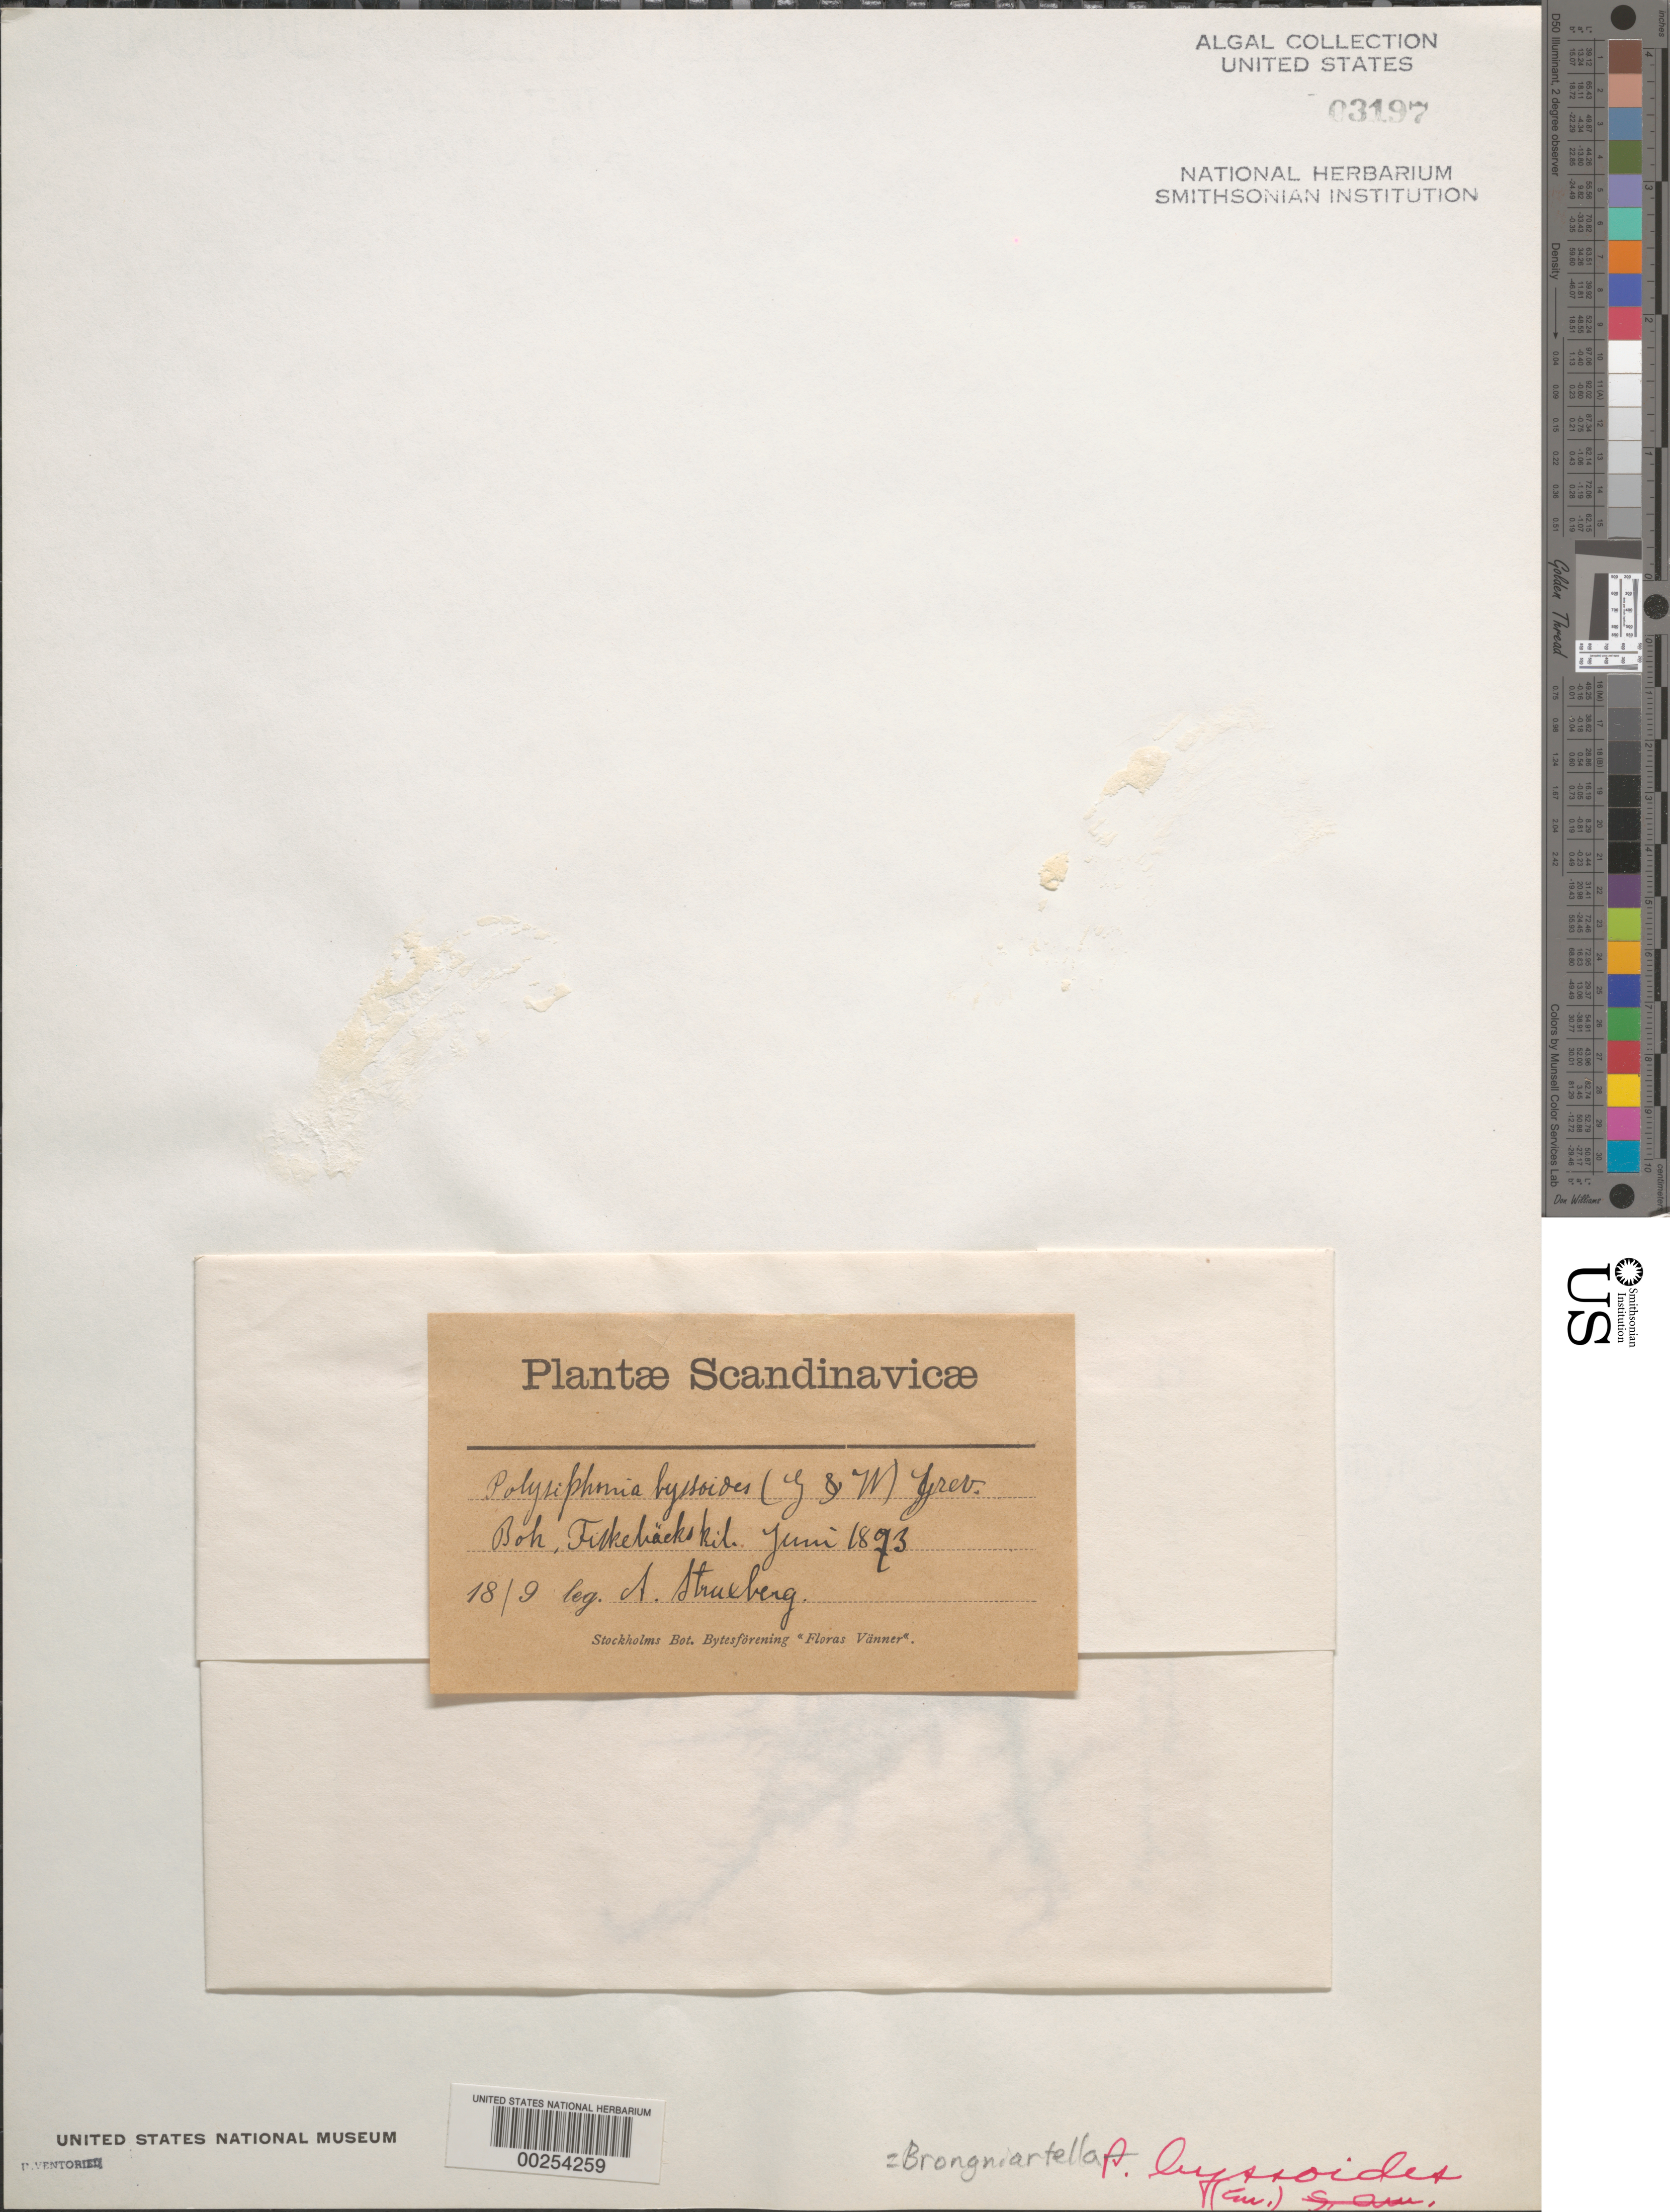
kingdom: Plantae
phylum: Rhodophyta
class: Florideophyceae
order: Ceramiales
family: Rhodomelaceae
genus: Brongniartella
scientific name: Brongniartella byssoides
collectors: A. Struxberg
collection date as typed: Jun 1873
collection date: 1873-06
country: Sweden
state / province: Västra Götaland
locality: Fiskebackskil, bohuslan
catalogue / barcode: US 3197